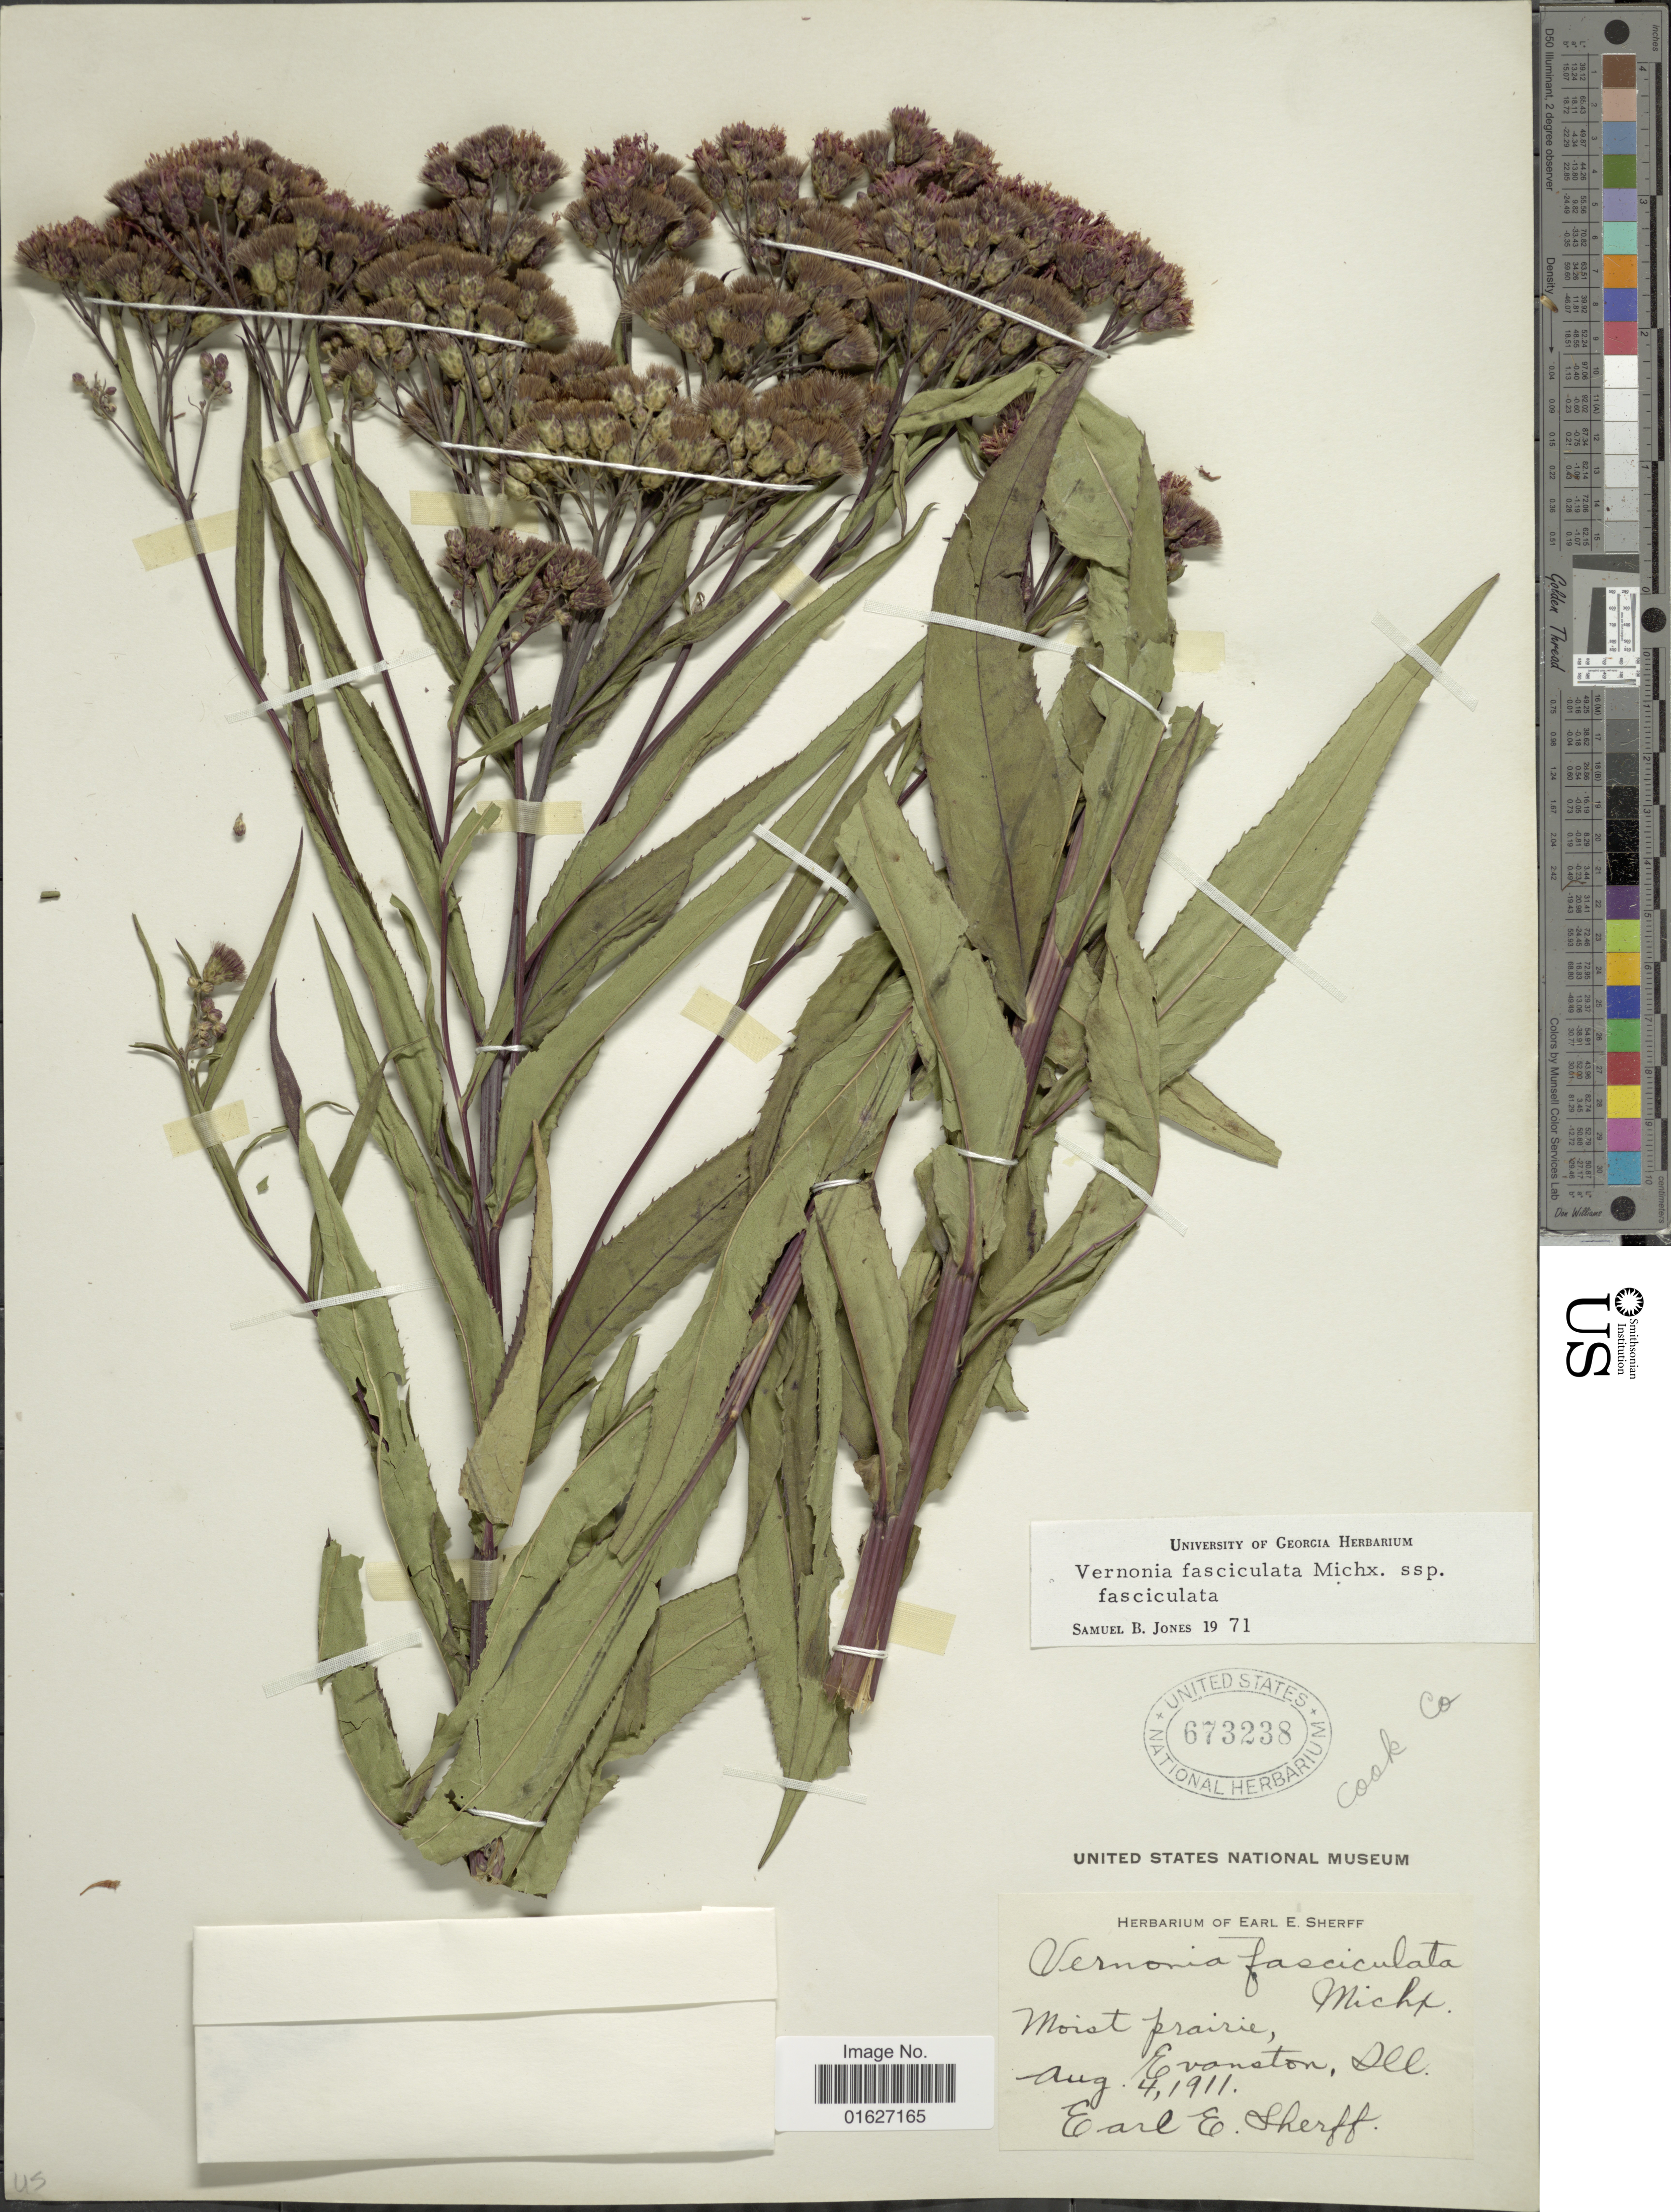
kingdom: Plantae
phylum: Tracheophyta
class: Magnoliopsida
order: Asterales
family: Asteraceae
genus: Vernonia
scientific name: Vernonia fasciculata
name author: Michx.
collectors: E. E. Sherff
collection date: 1911-08-04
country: United States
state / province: Illinois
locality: Moist prairie, Evanston, Cook Co.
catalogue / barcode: US 673238